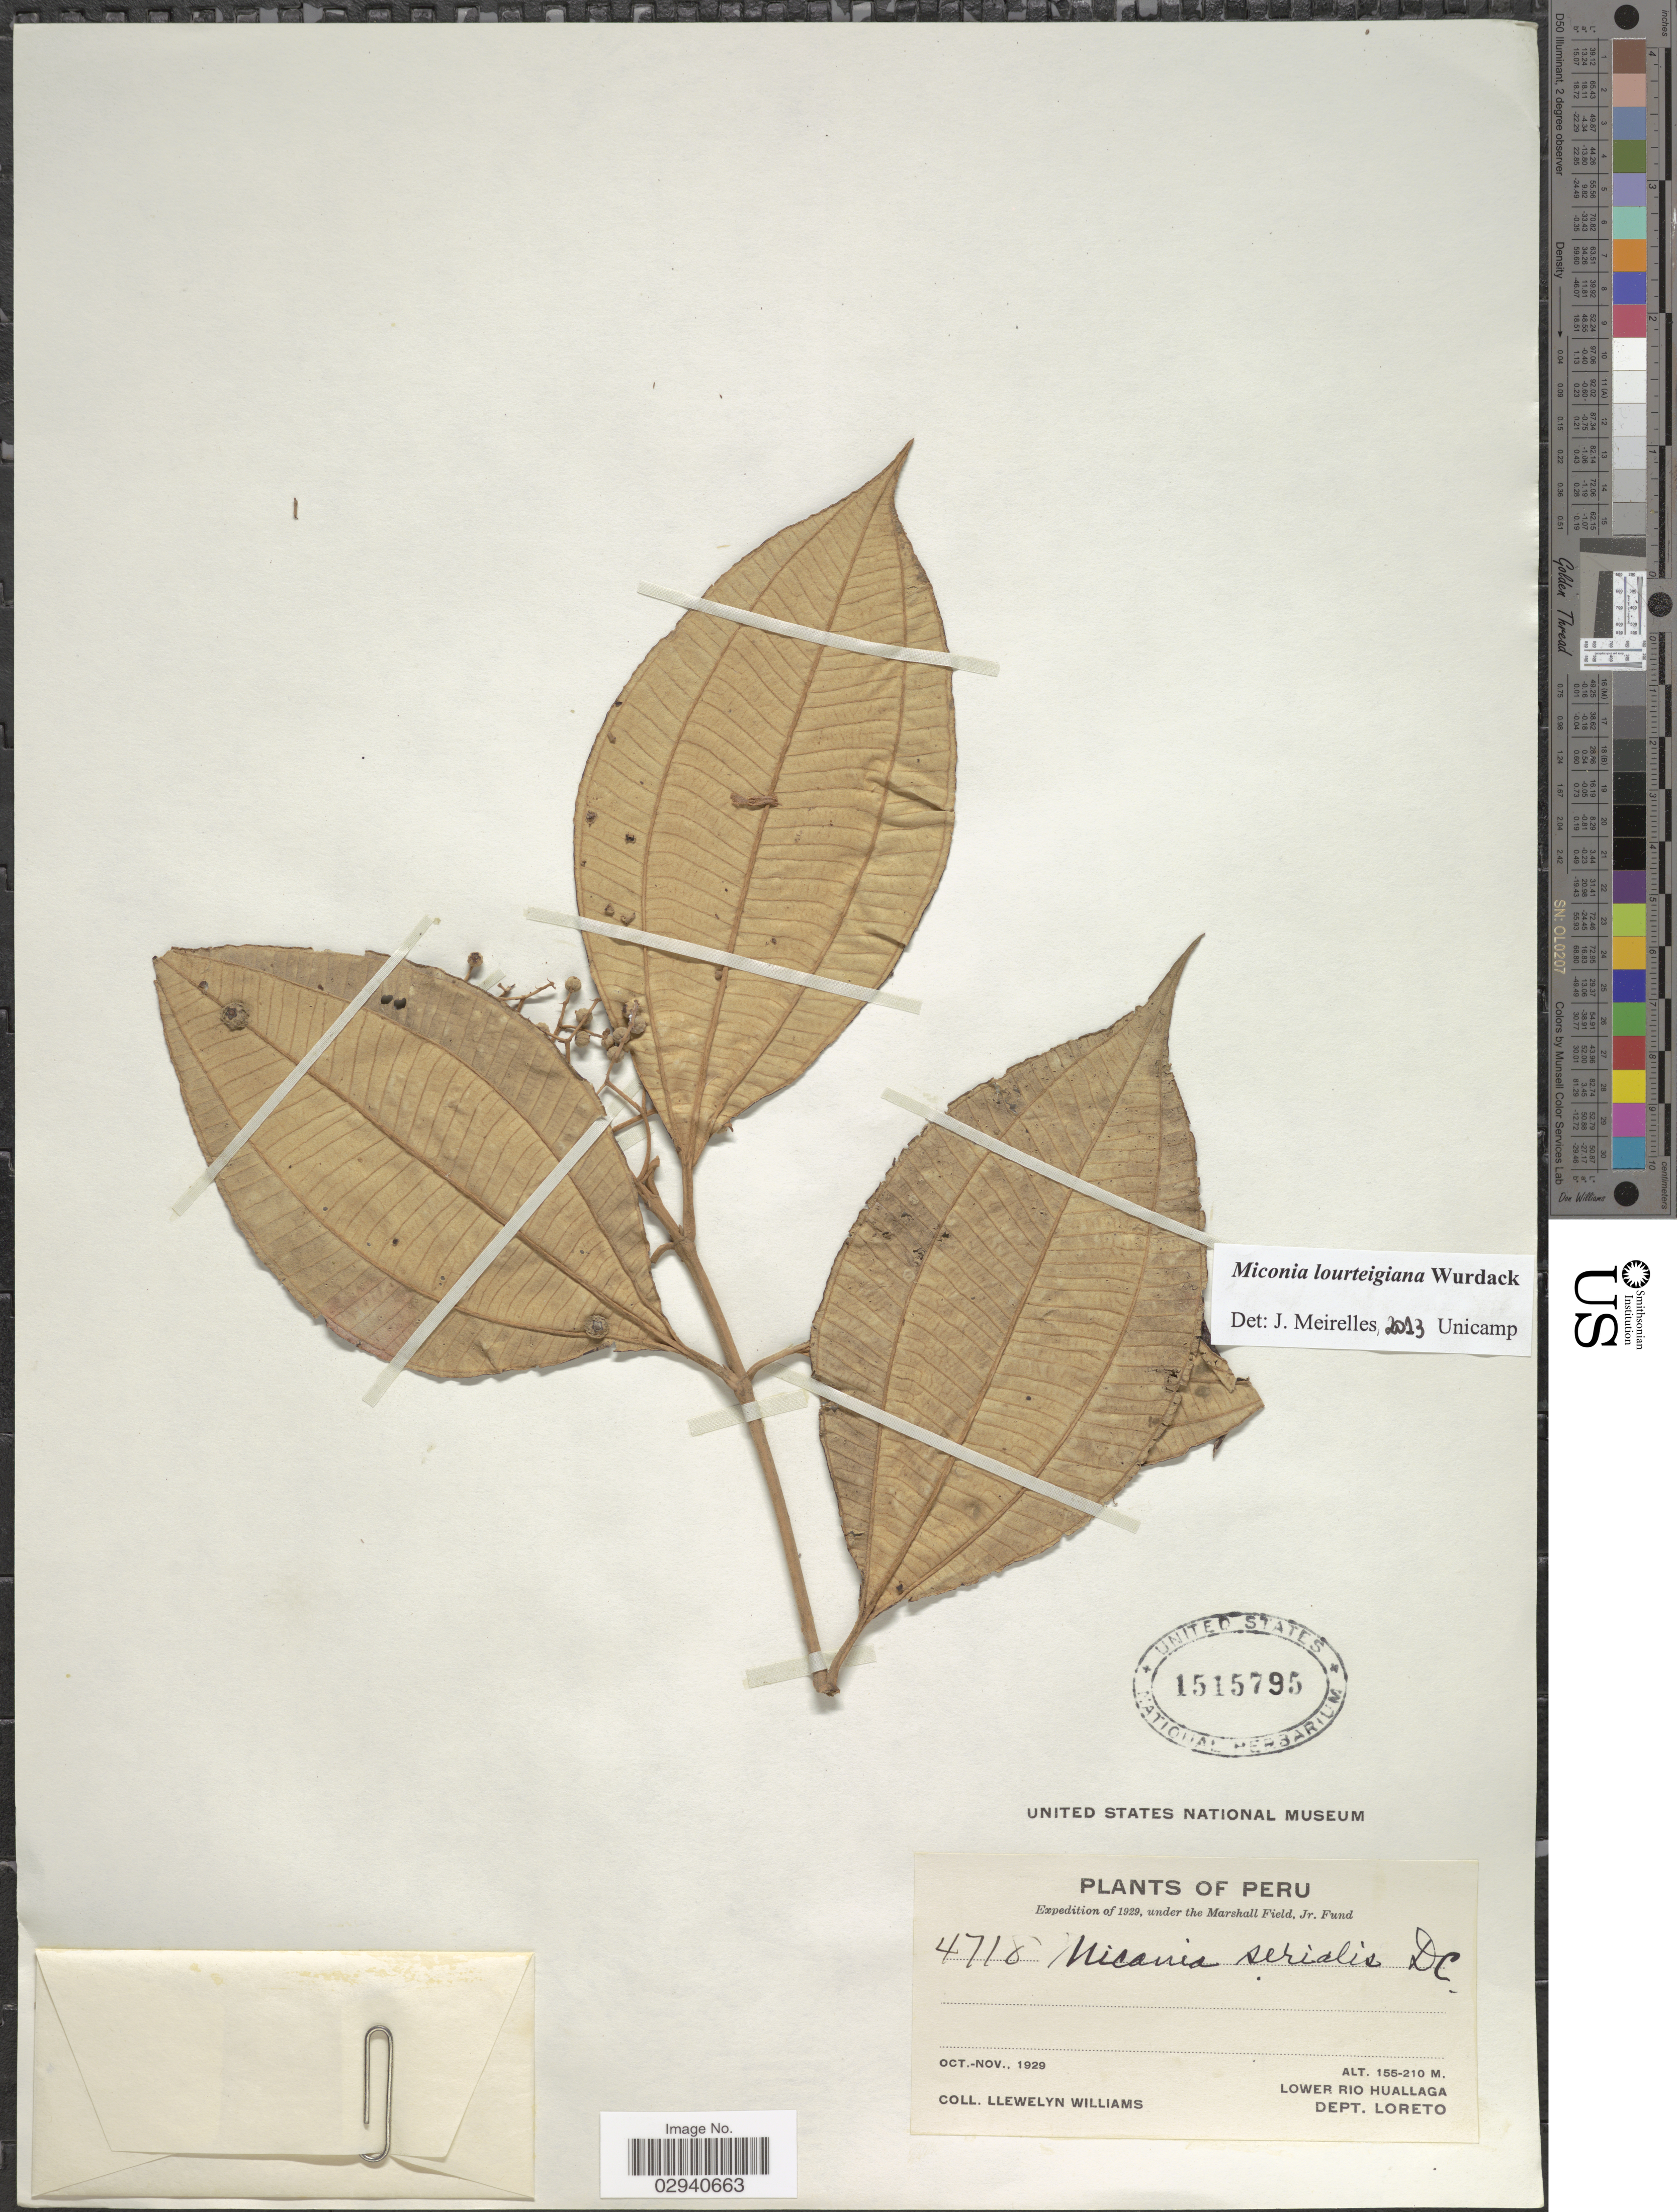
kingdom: Plantae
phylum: Tracheophyta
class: Magnoliopsida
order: Myrtales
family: Melastomataceae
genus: Miconia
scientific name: Miconia lourteigiana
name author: Wurdack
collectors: Ll. Williams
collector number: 4718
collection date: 1929-10/1929-11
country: Peru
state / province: Loreto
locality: Lower Rio Huallaga. Dept. Loreto.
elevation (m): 155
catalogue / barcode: US 1515795